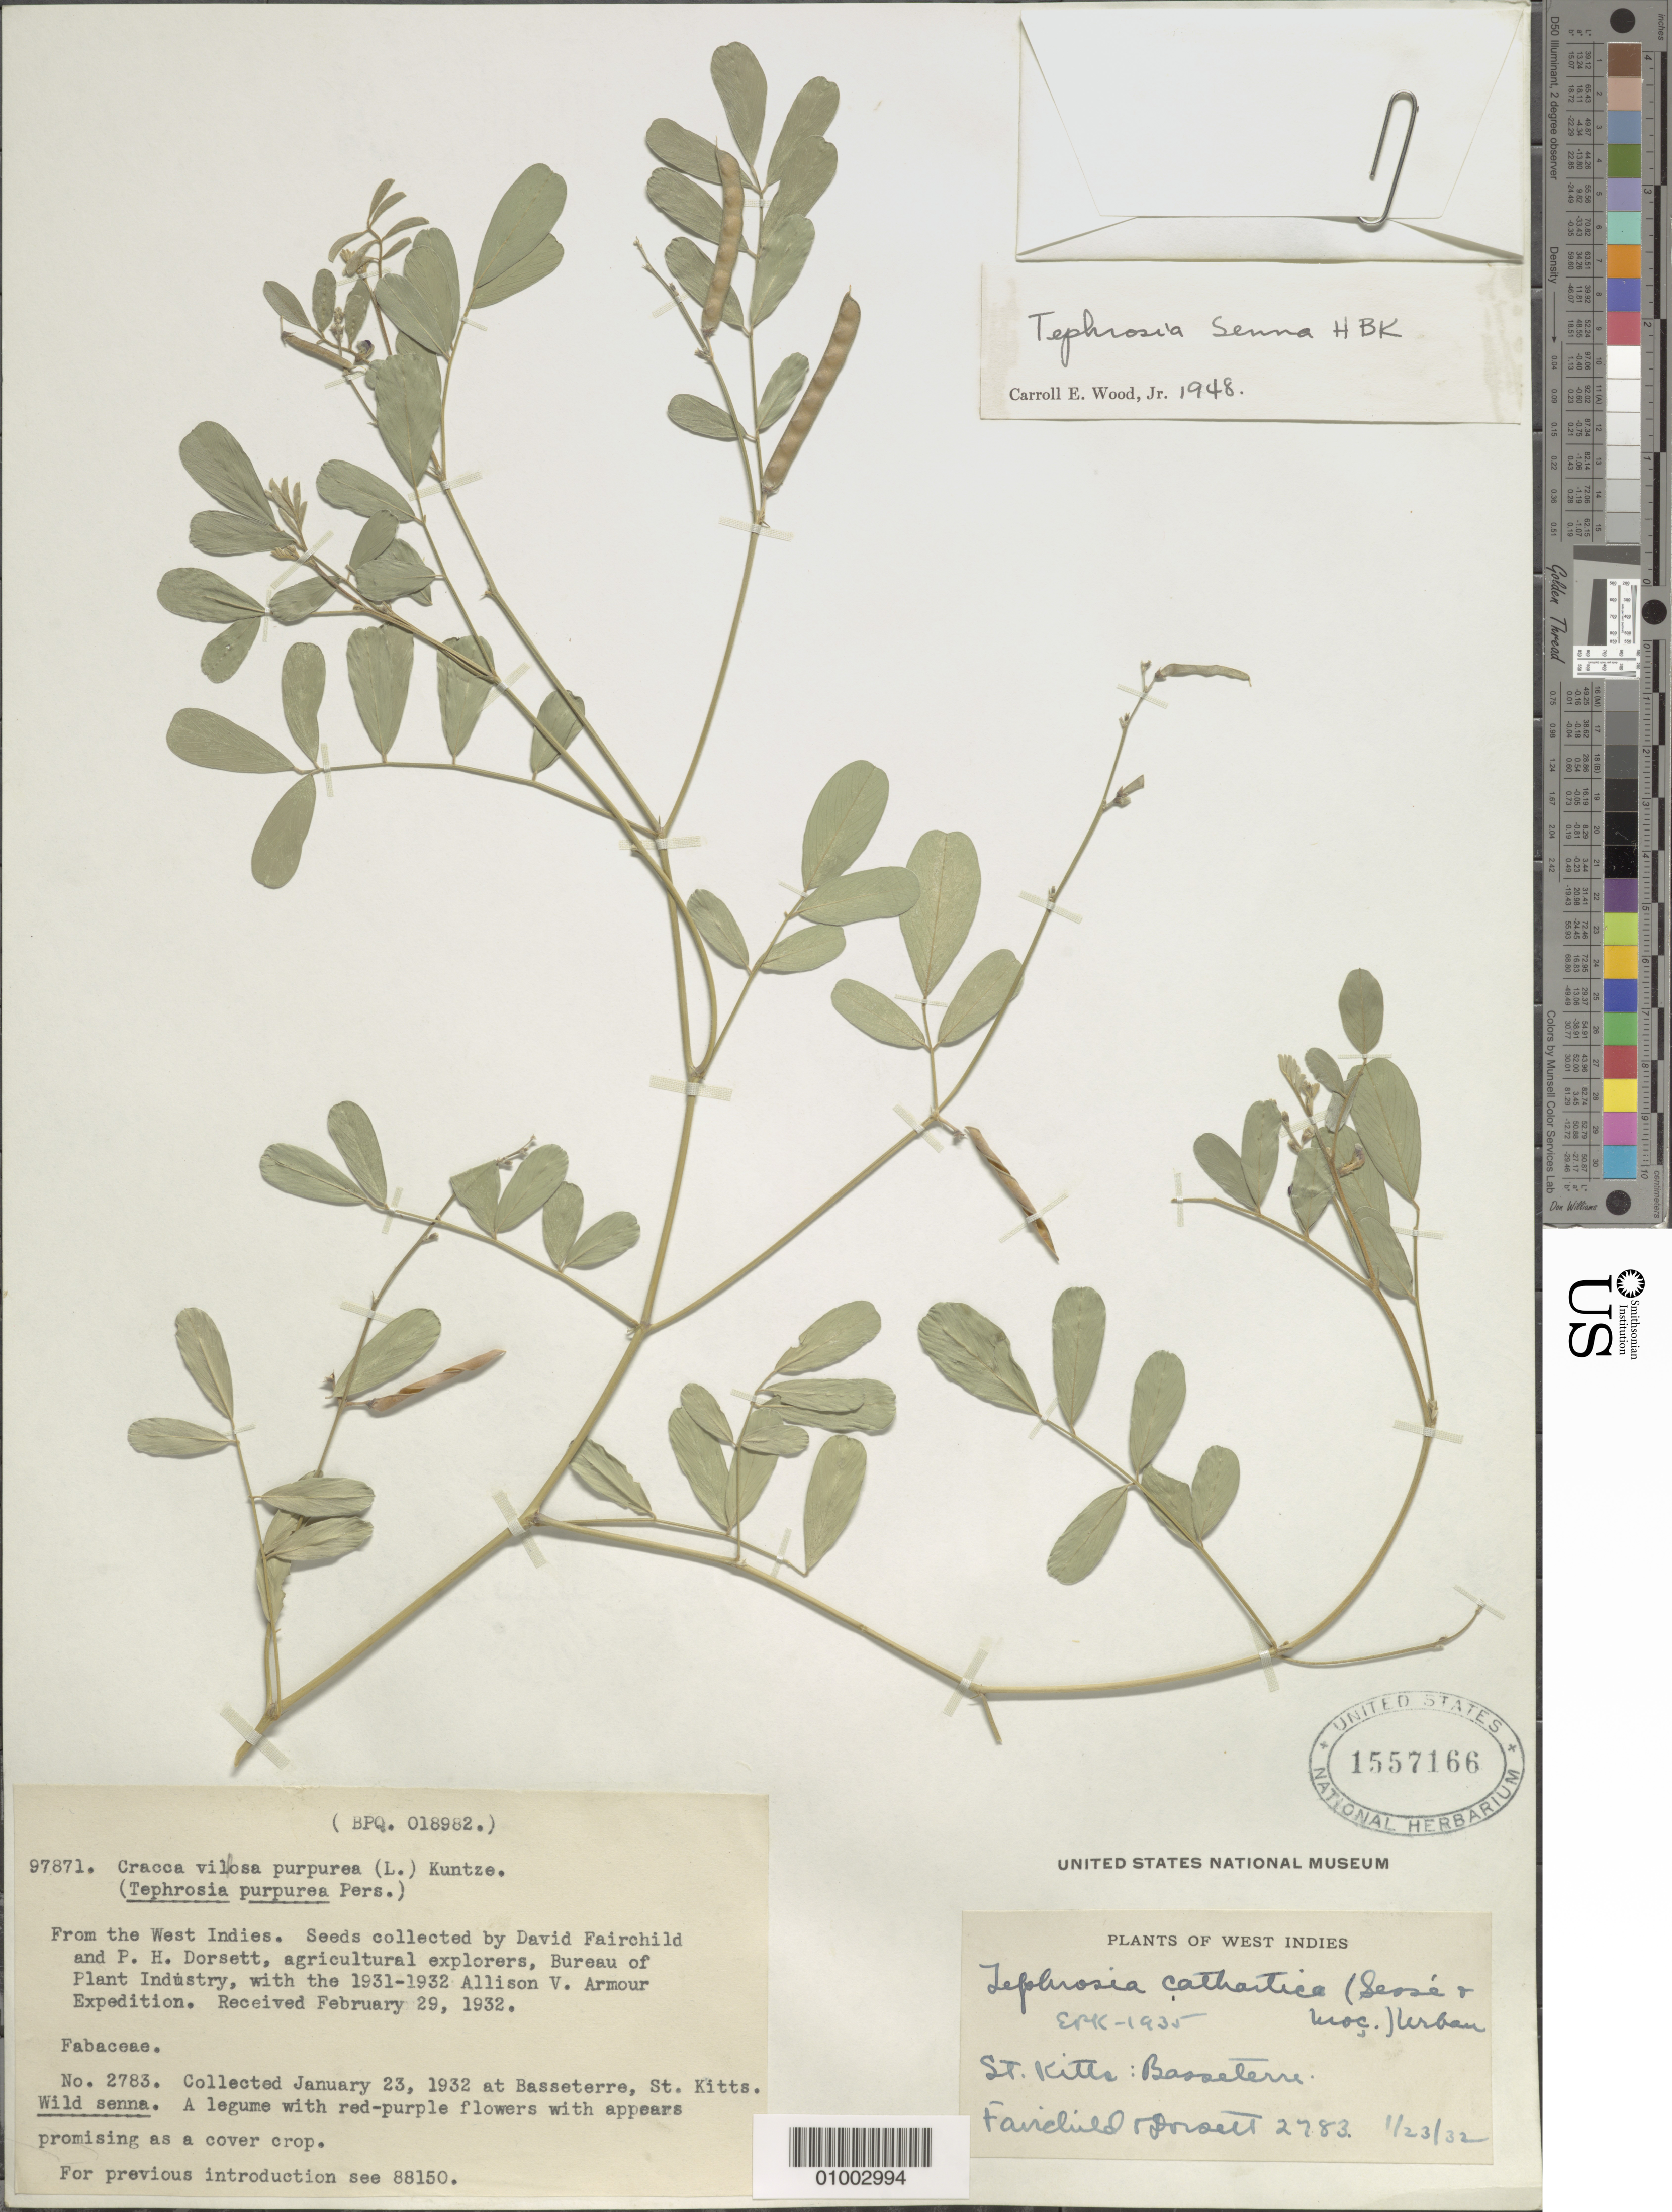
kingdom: Plantae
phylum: Tracheophyta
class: Magnoliopsida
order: Fabales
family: Fabaceae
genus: Tephrosia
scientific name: Tephrosia senna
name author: Kunth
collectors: D. Fairchild & P. H. Dorsett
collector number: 2783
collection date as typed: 23 Jan 1932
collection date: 1932-01-23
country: St. Christopher-Nevis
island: St. Christopher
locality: Basseterre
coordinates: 0 N, 0 E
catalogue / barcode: US 1557166